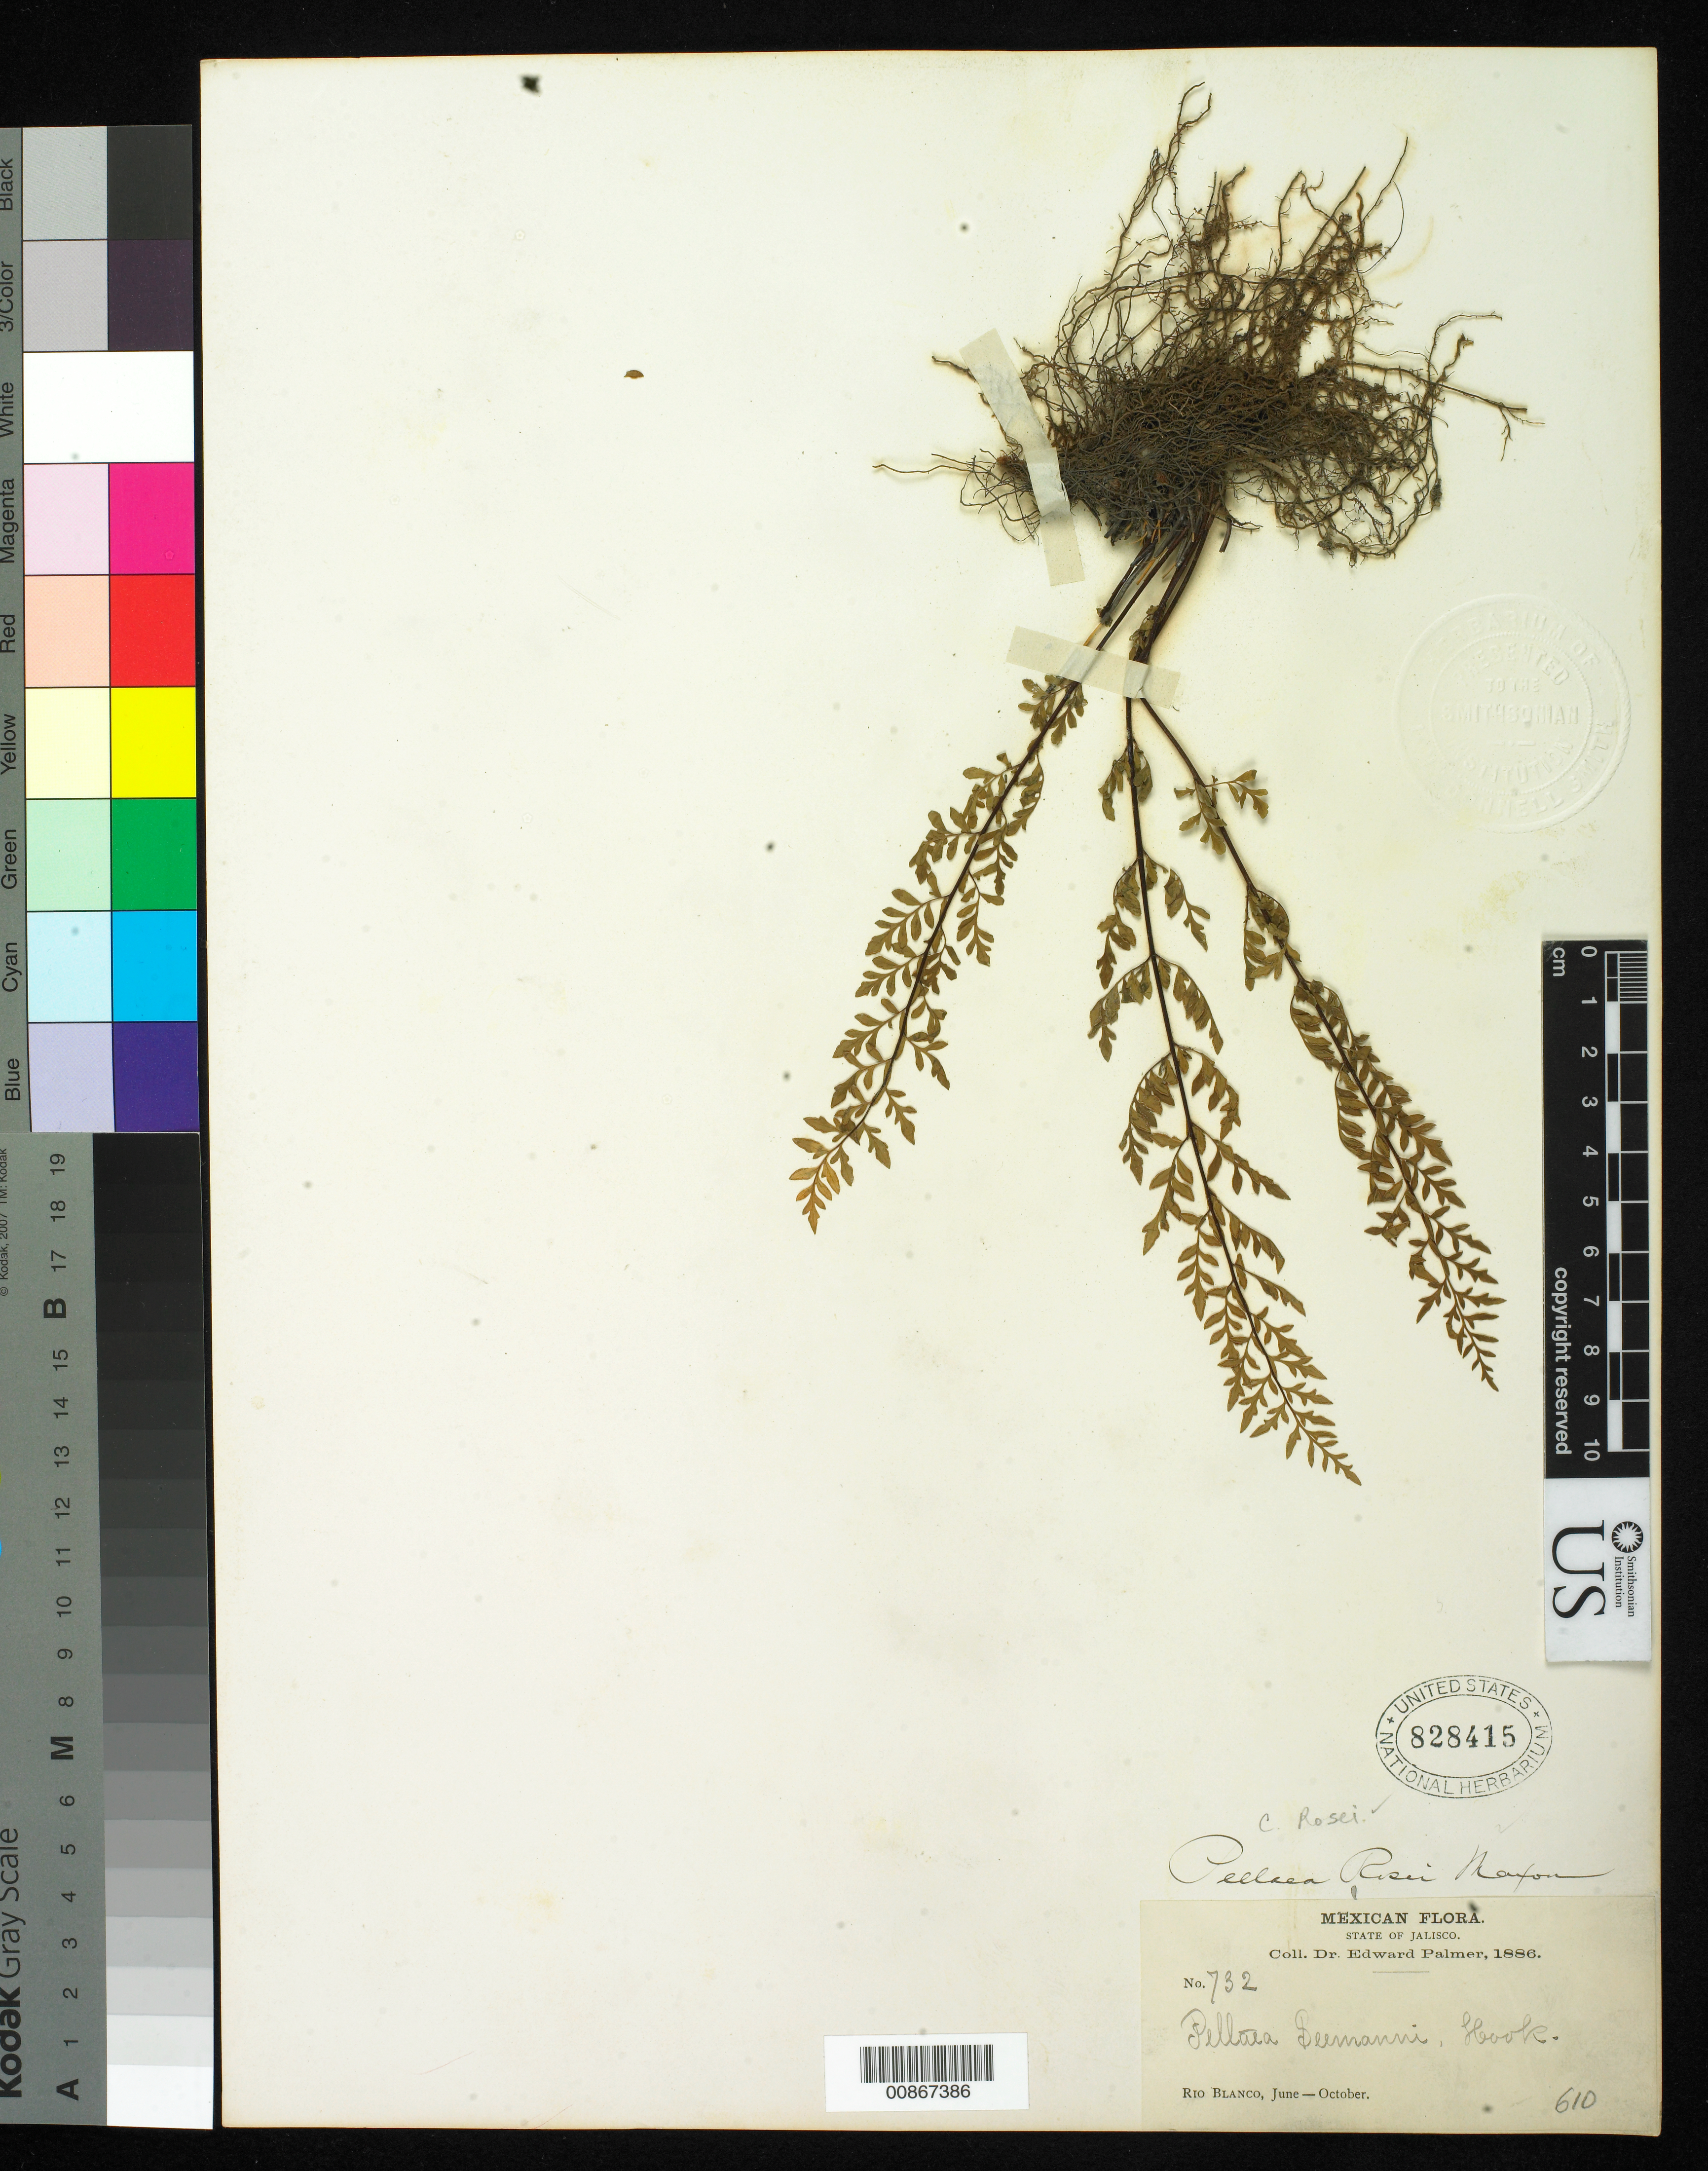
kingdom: Plantae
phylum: Tracheophyta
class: Polypodiopsida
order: Polypodiales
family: Pteridaceae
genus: Notholaena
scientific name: Notholaena rosei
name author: Maxon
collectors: E. Palmer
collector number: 732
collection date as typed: Jun 1886 to -- Oct 1886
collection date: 1886-06/1886-10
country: Mexico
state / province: Jalisco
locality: Río Blanco, Jalisco.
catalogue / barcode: US 828415